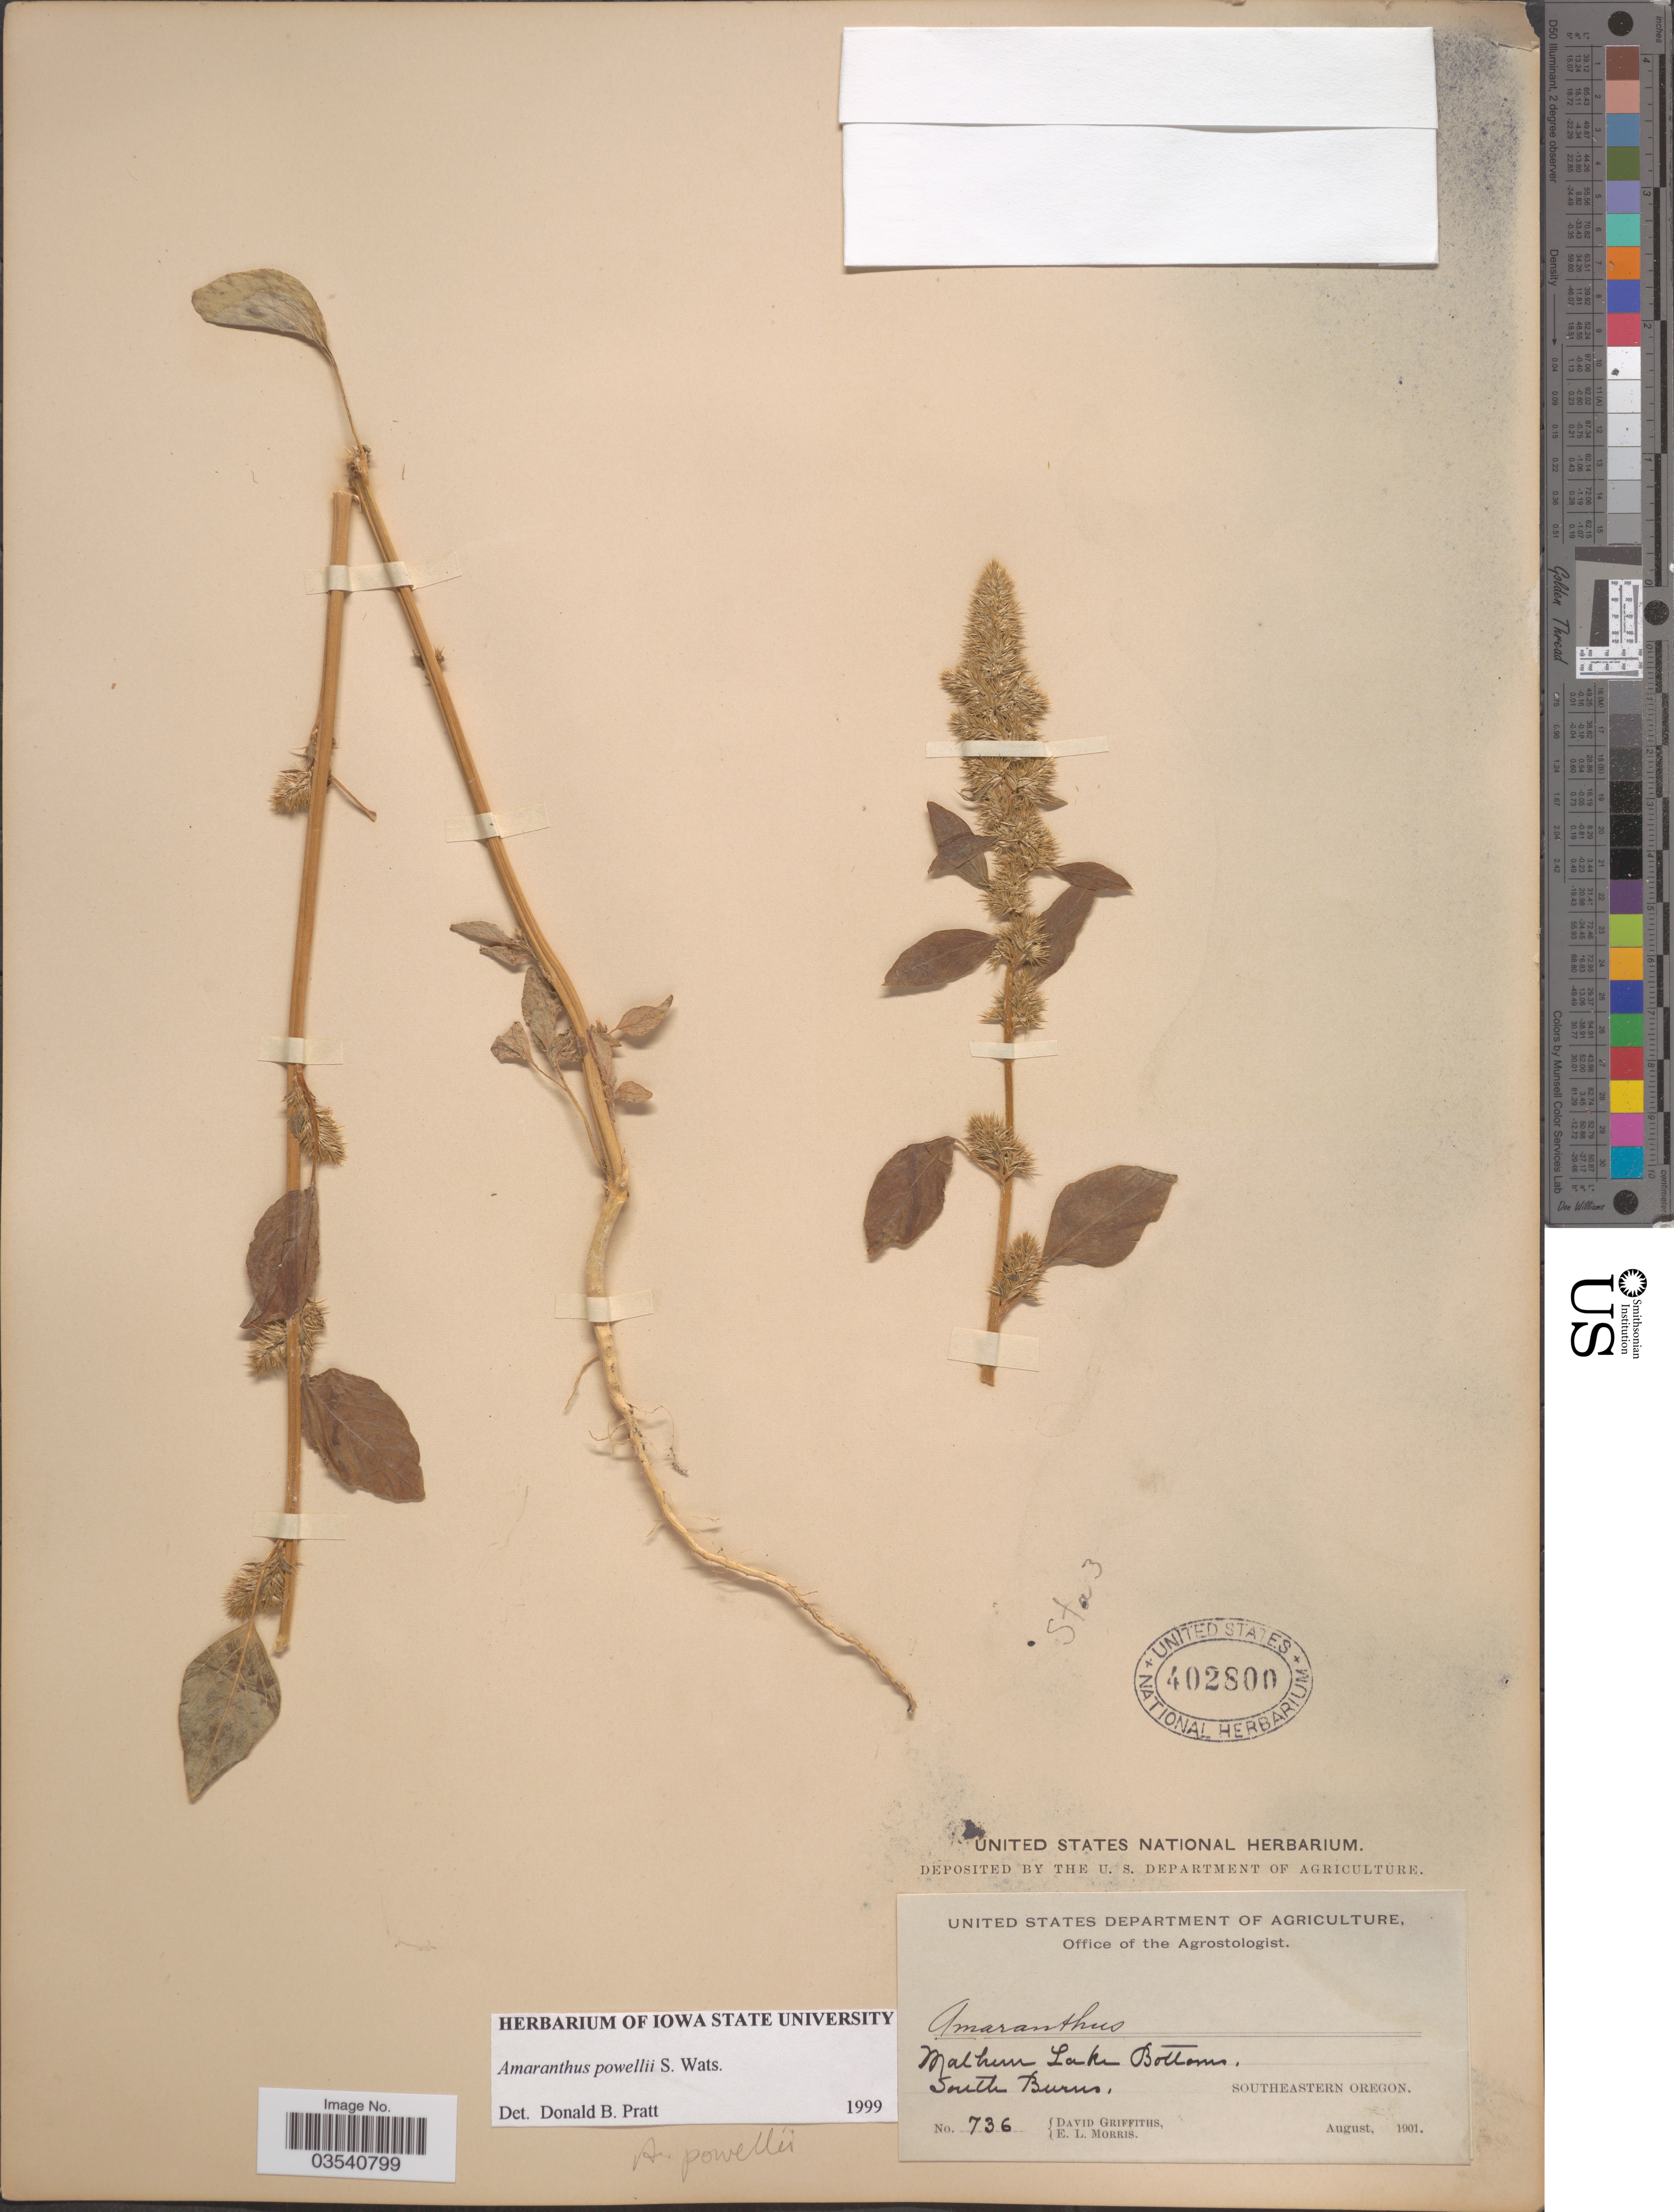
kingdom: Plantae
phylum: Tracheophyta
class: Magnoliopsida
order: Caryophyllales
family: Amaranthaceae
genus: Amaranthus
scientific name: Amaranthus powellii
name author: S. Watson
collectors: D. Griffiths & E. Morris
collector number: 736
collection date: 1901-08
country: United States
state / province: Oregon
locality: Mathun Lake Bottoms, South Burns, Southeastern Oregon.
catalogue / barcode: US 402800